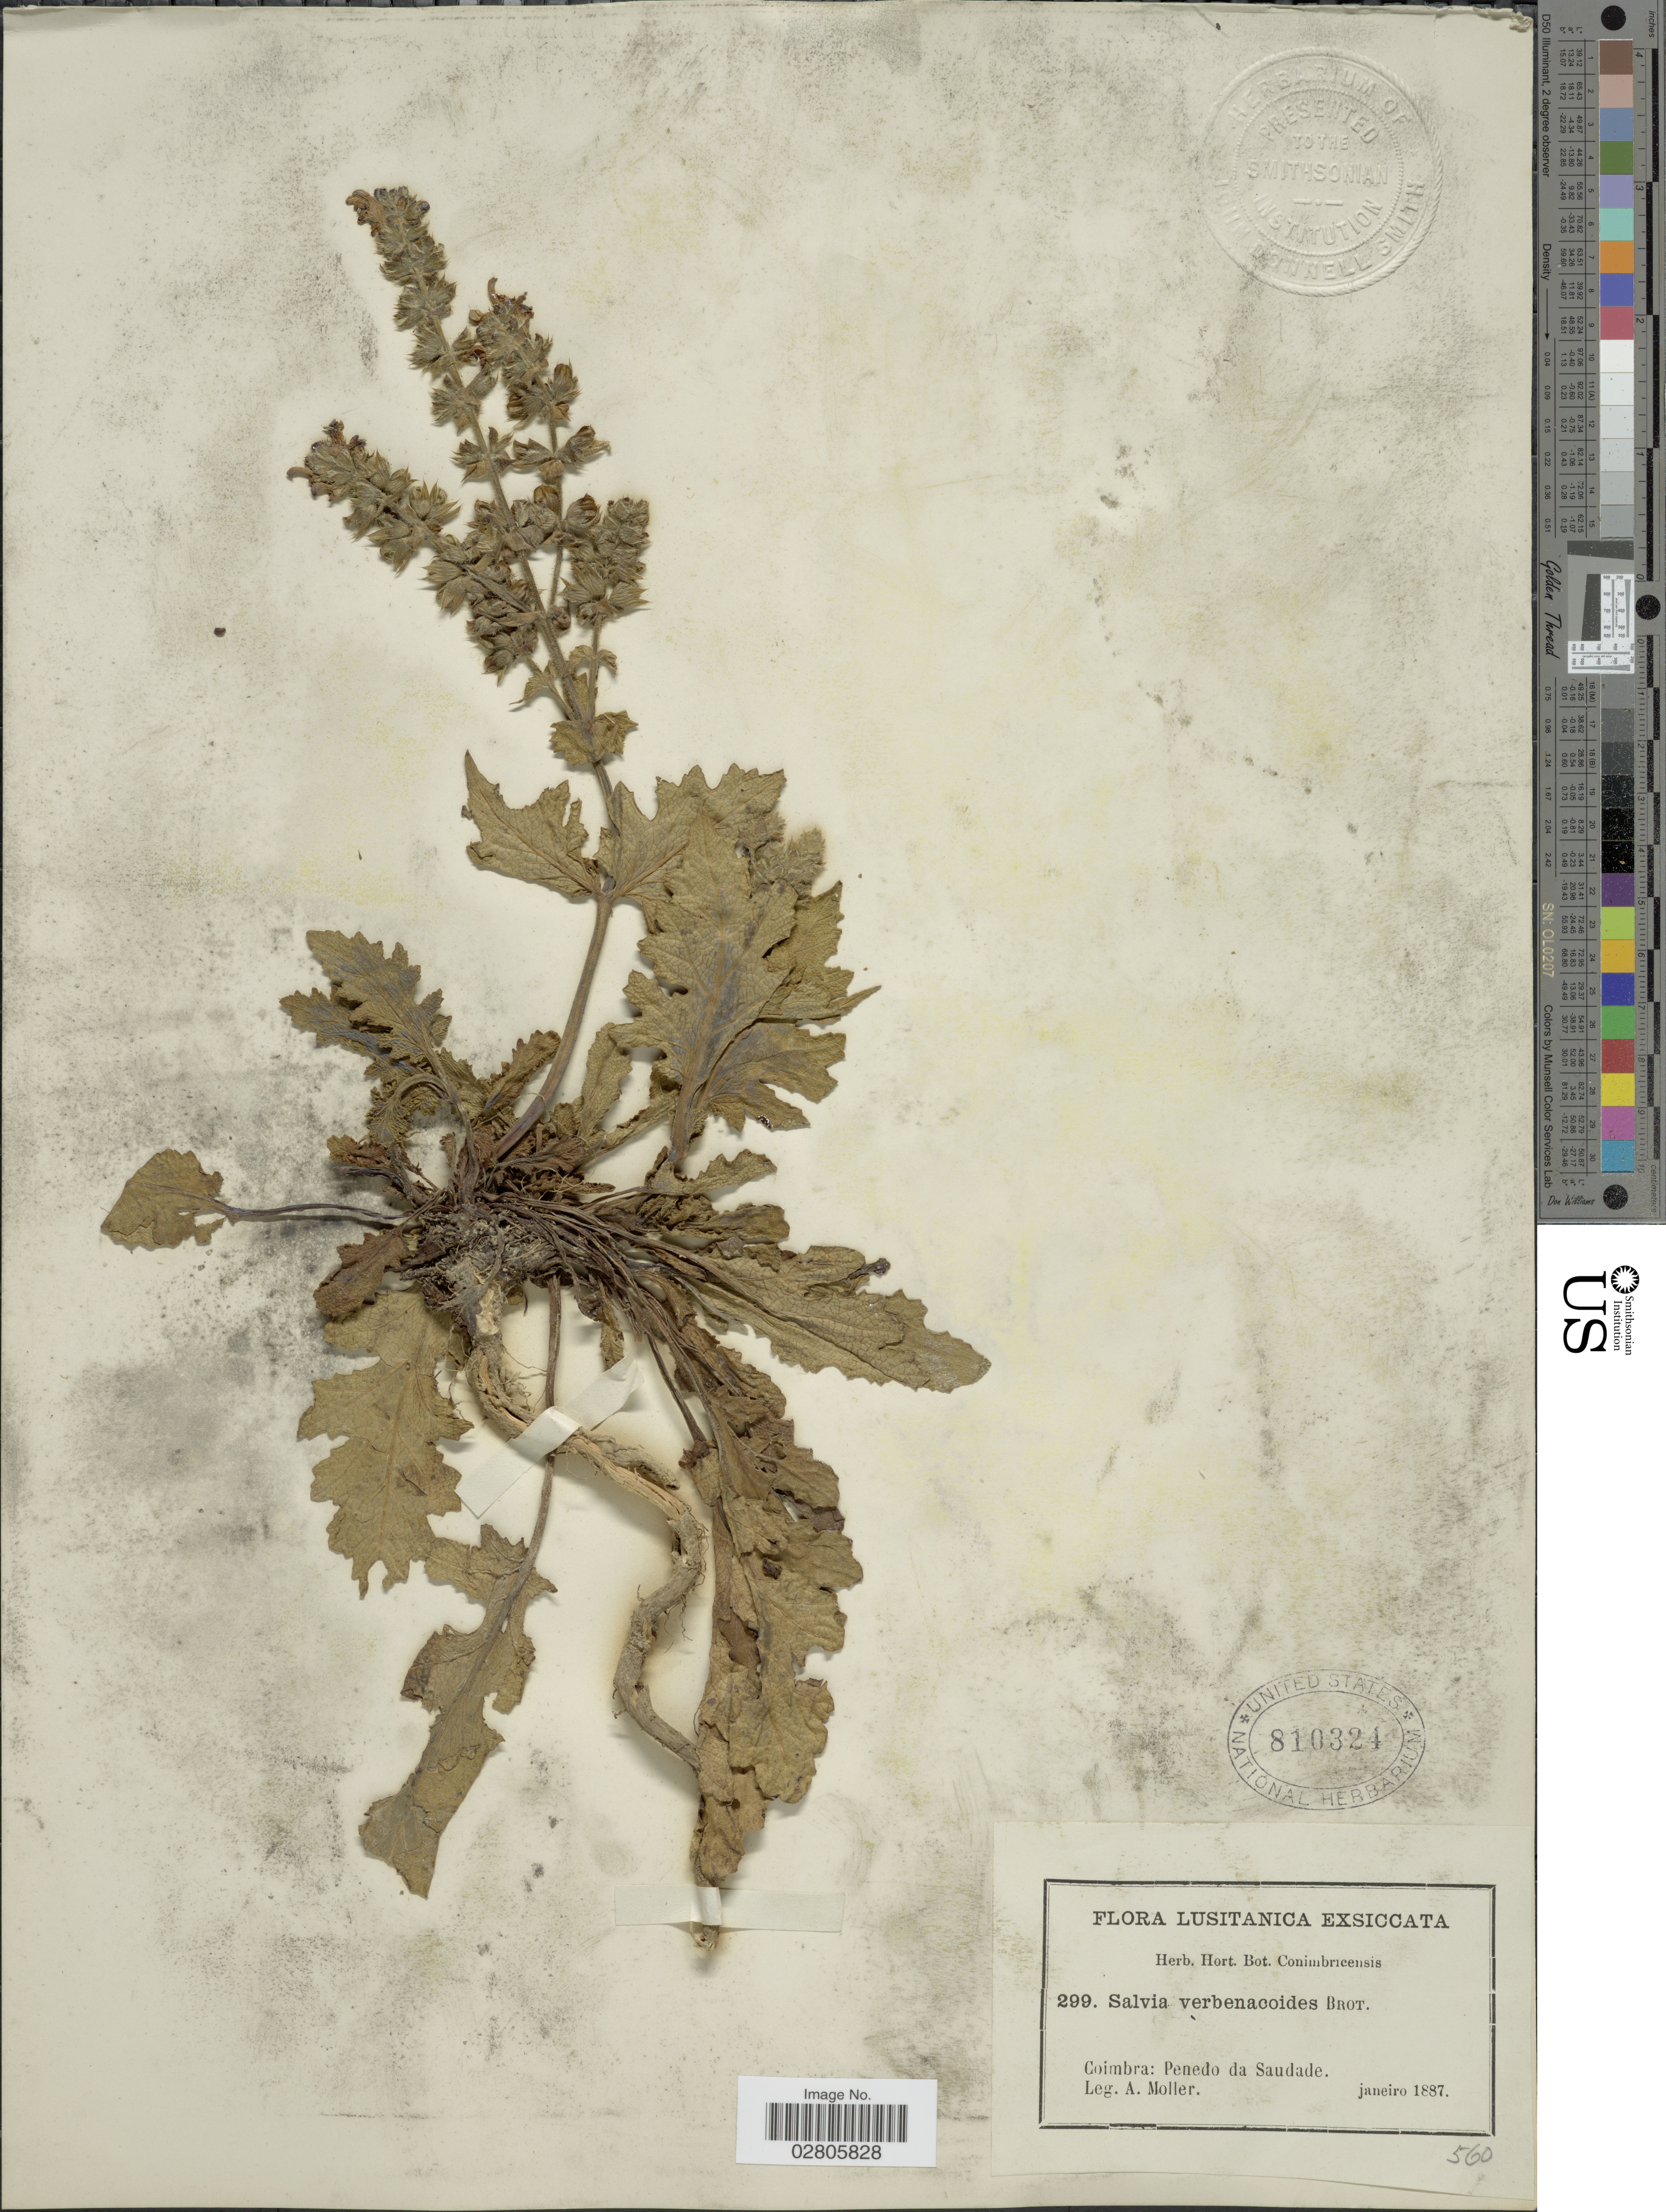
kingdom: Plantae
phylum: Tracheophyta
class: Magnoliopsida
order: Lamiales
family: Lamiaceae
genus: Salvia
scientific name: Salvia verbenacoides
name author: Brot.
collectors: A. Moller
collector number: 299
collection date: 1887-01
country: Portugal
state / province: Coimbra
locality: Lusitanica. Coimbr: Penedo da Saudade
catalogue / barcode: US 810324